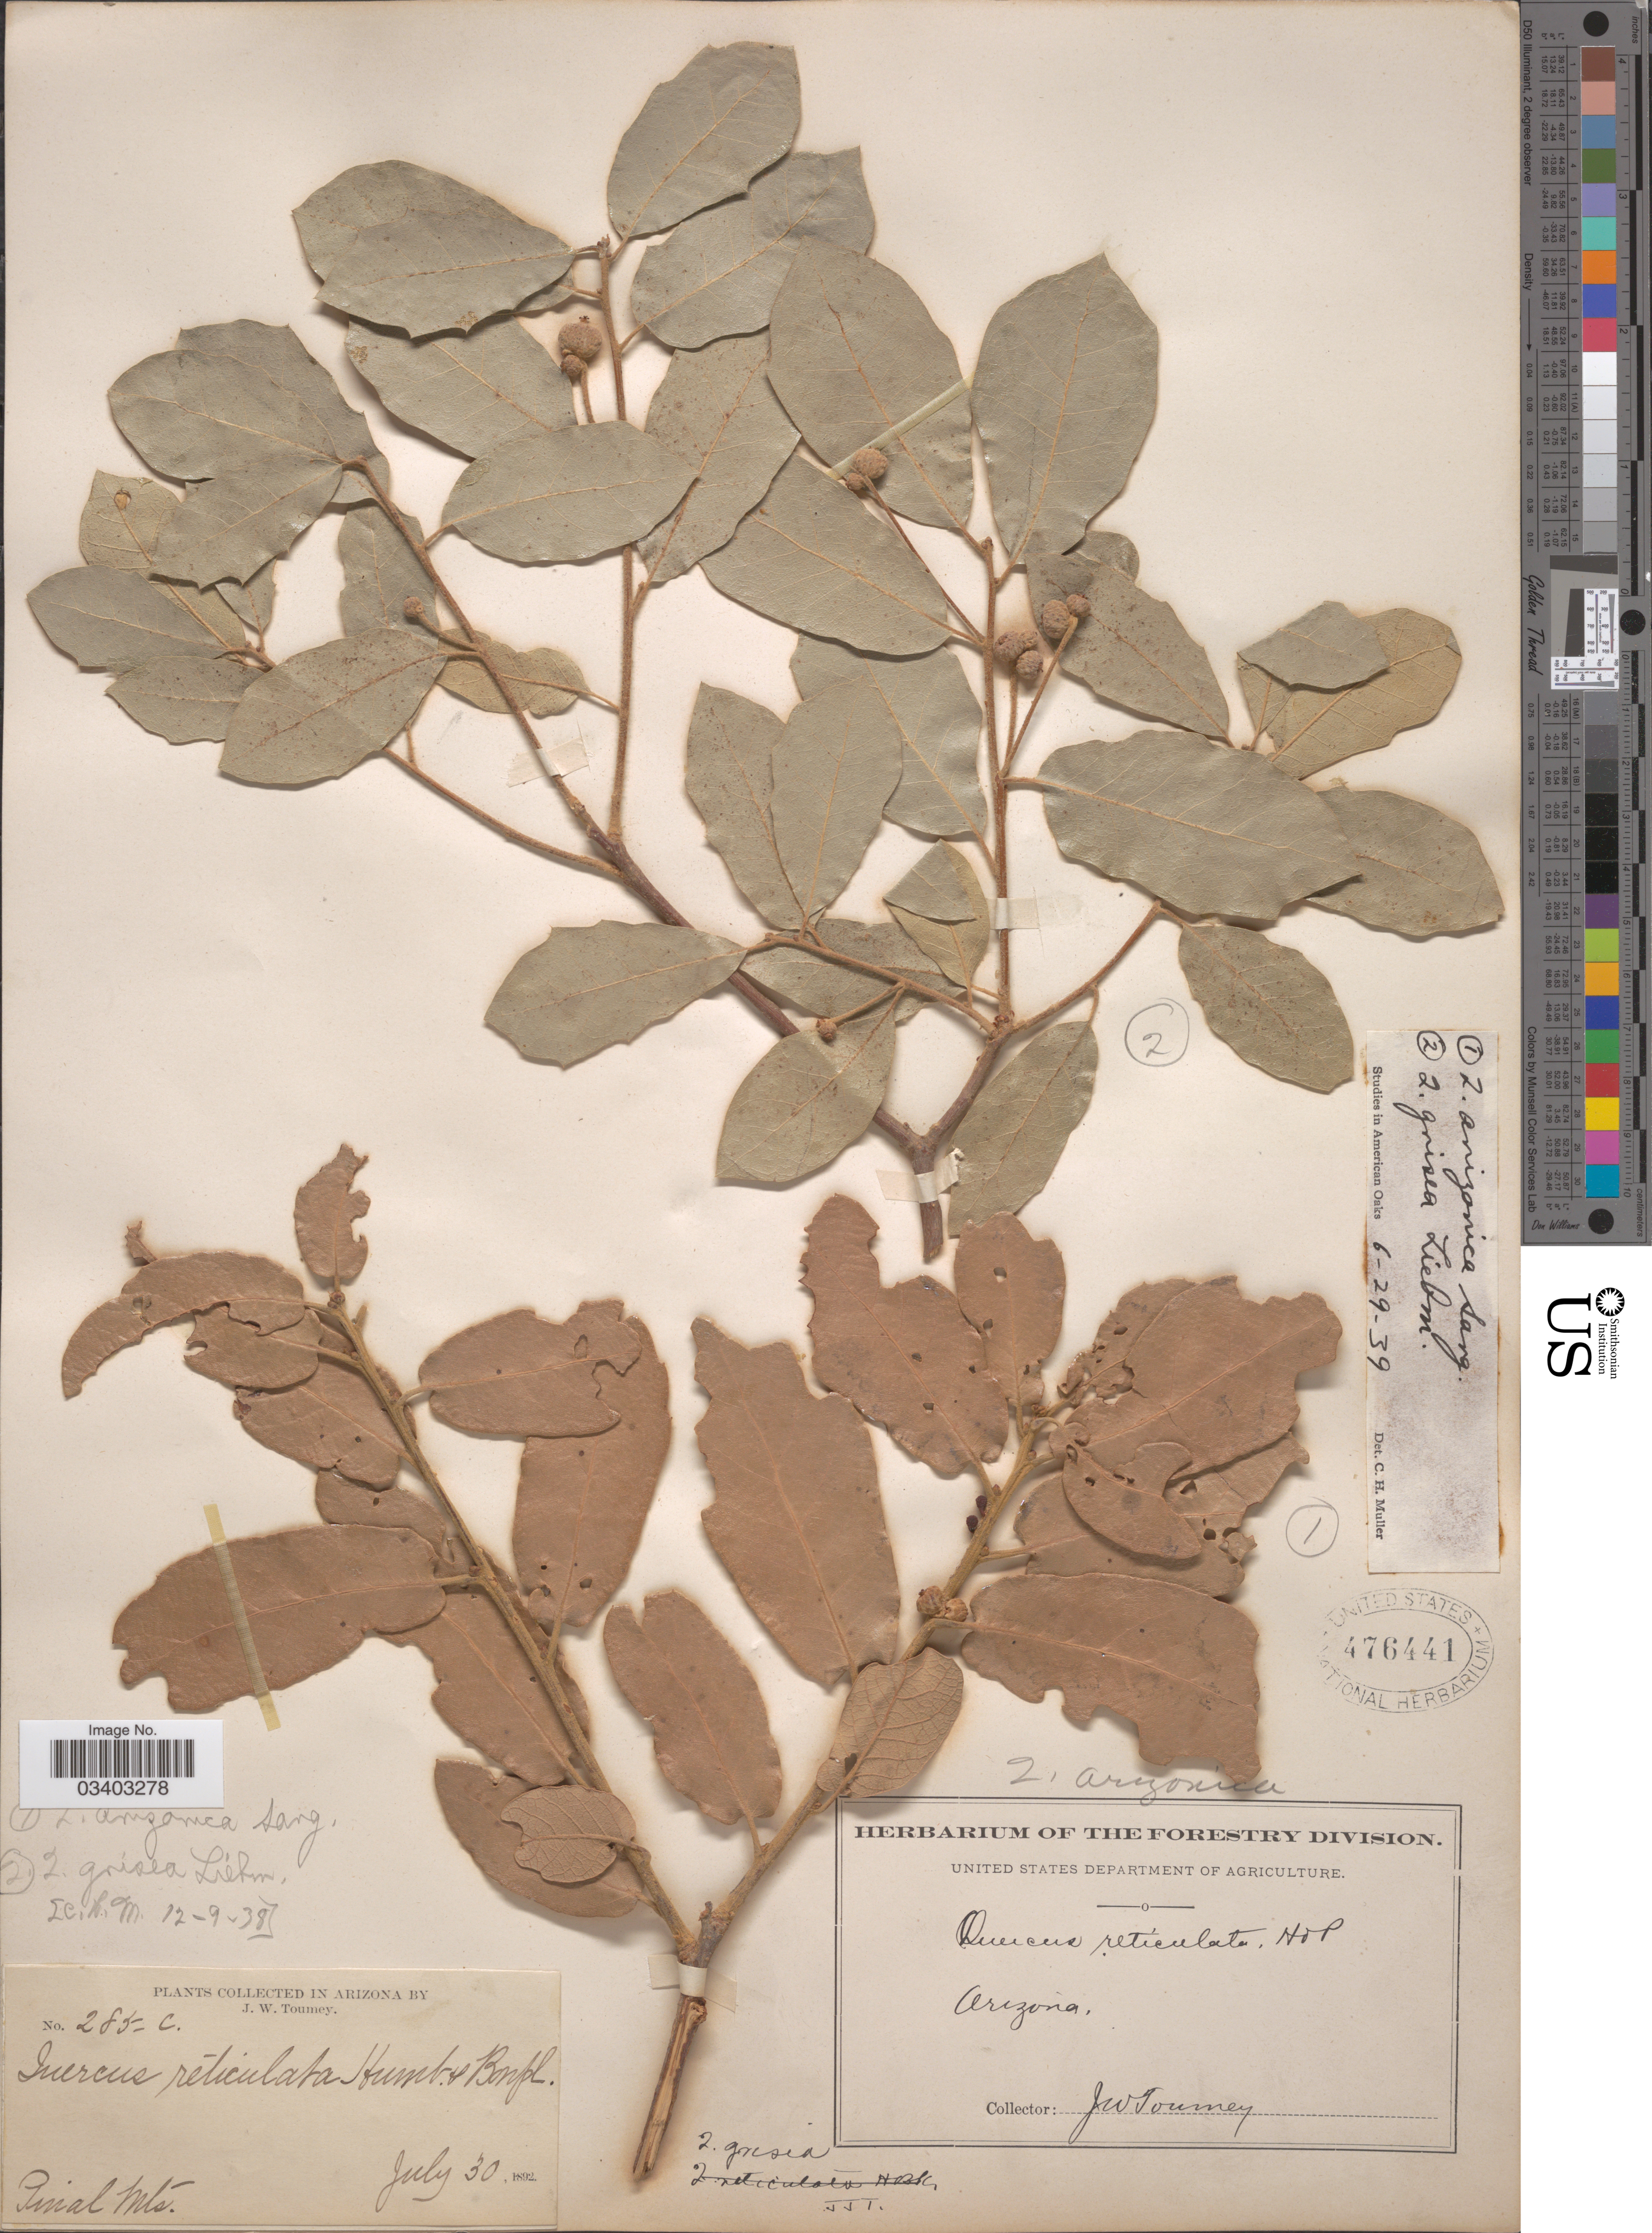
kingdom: Plantae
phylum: Tracheophyta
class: Magnoliopsida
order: Fagales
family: Fagaceae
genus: Quercus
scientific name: Quercus arizonica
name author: Sarg.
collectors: J. W. Toumey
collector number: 285-c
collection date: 1892-07-30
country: United States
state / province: Arizona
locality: Pinal Mts.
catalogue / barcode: US 476441